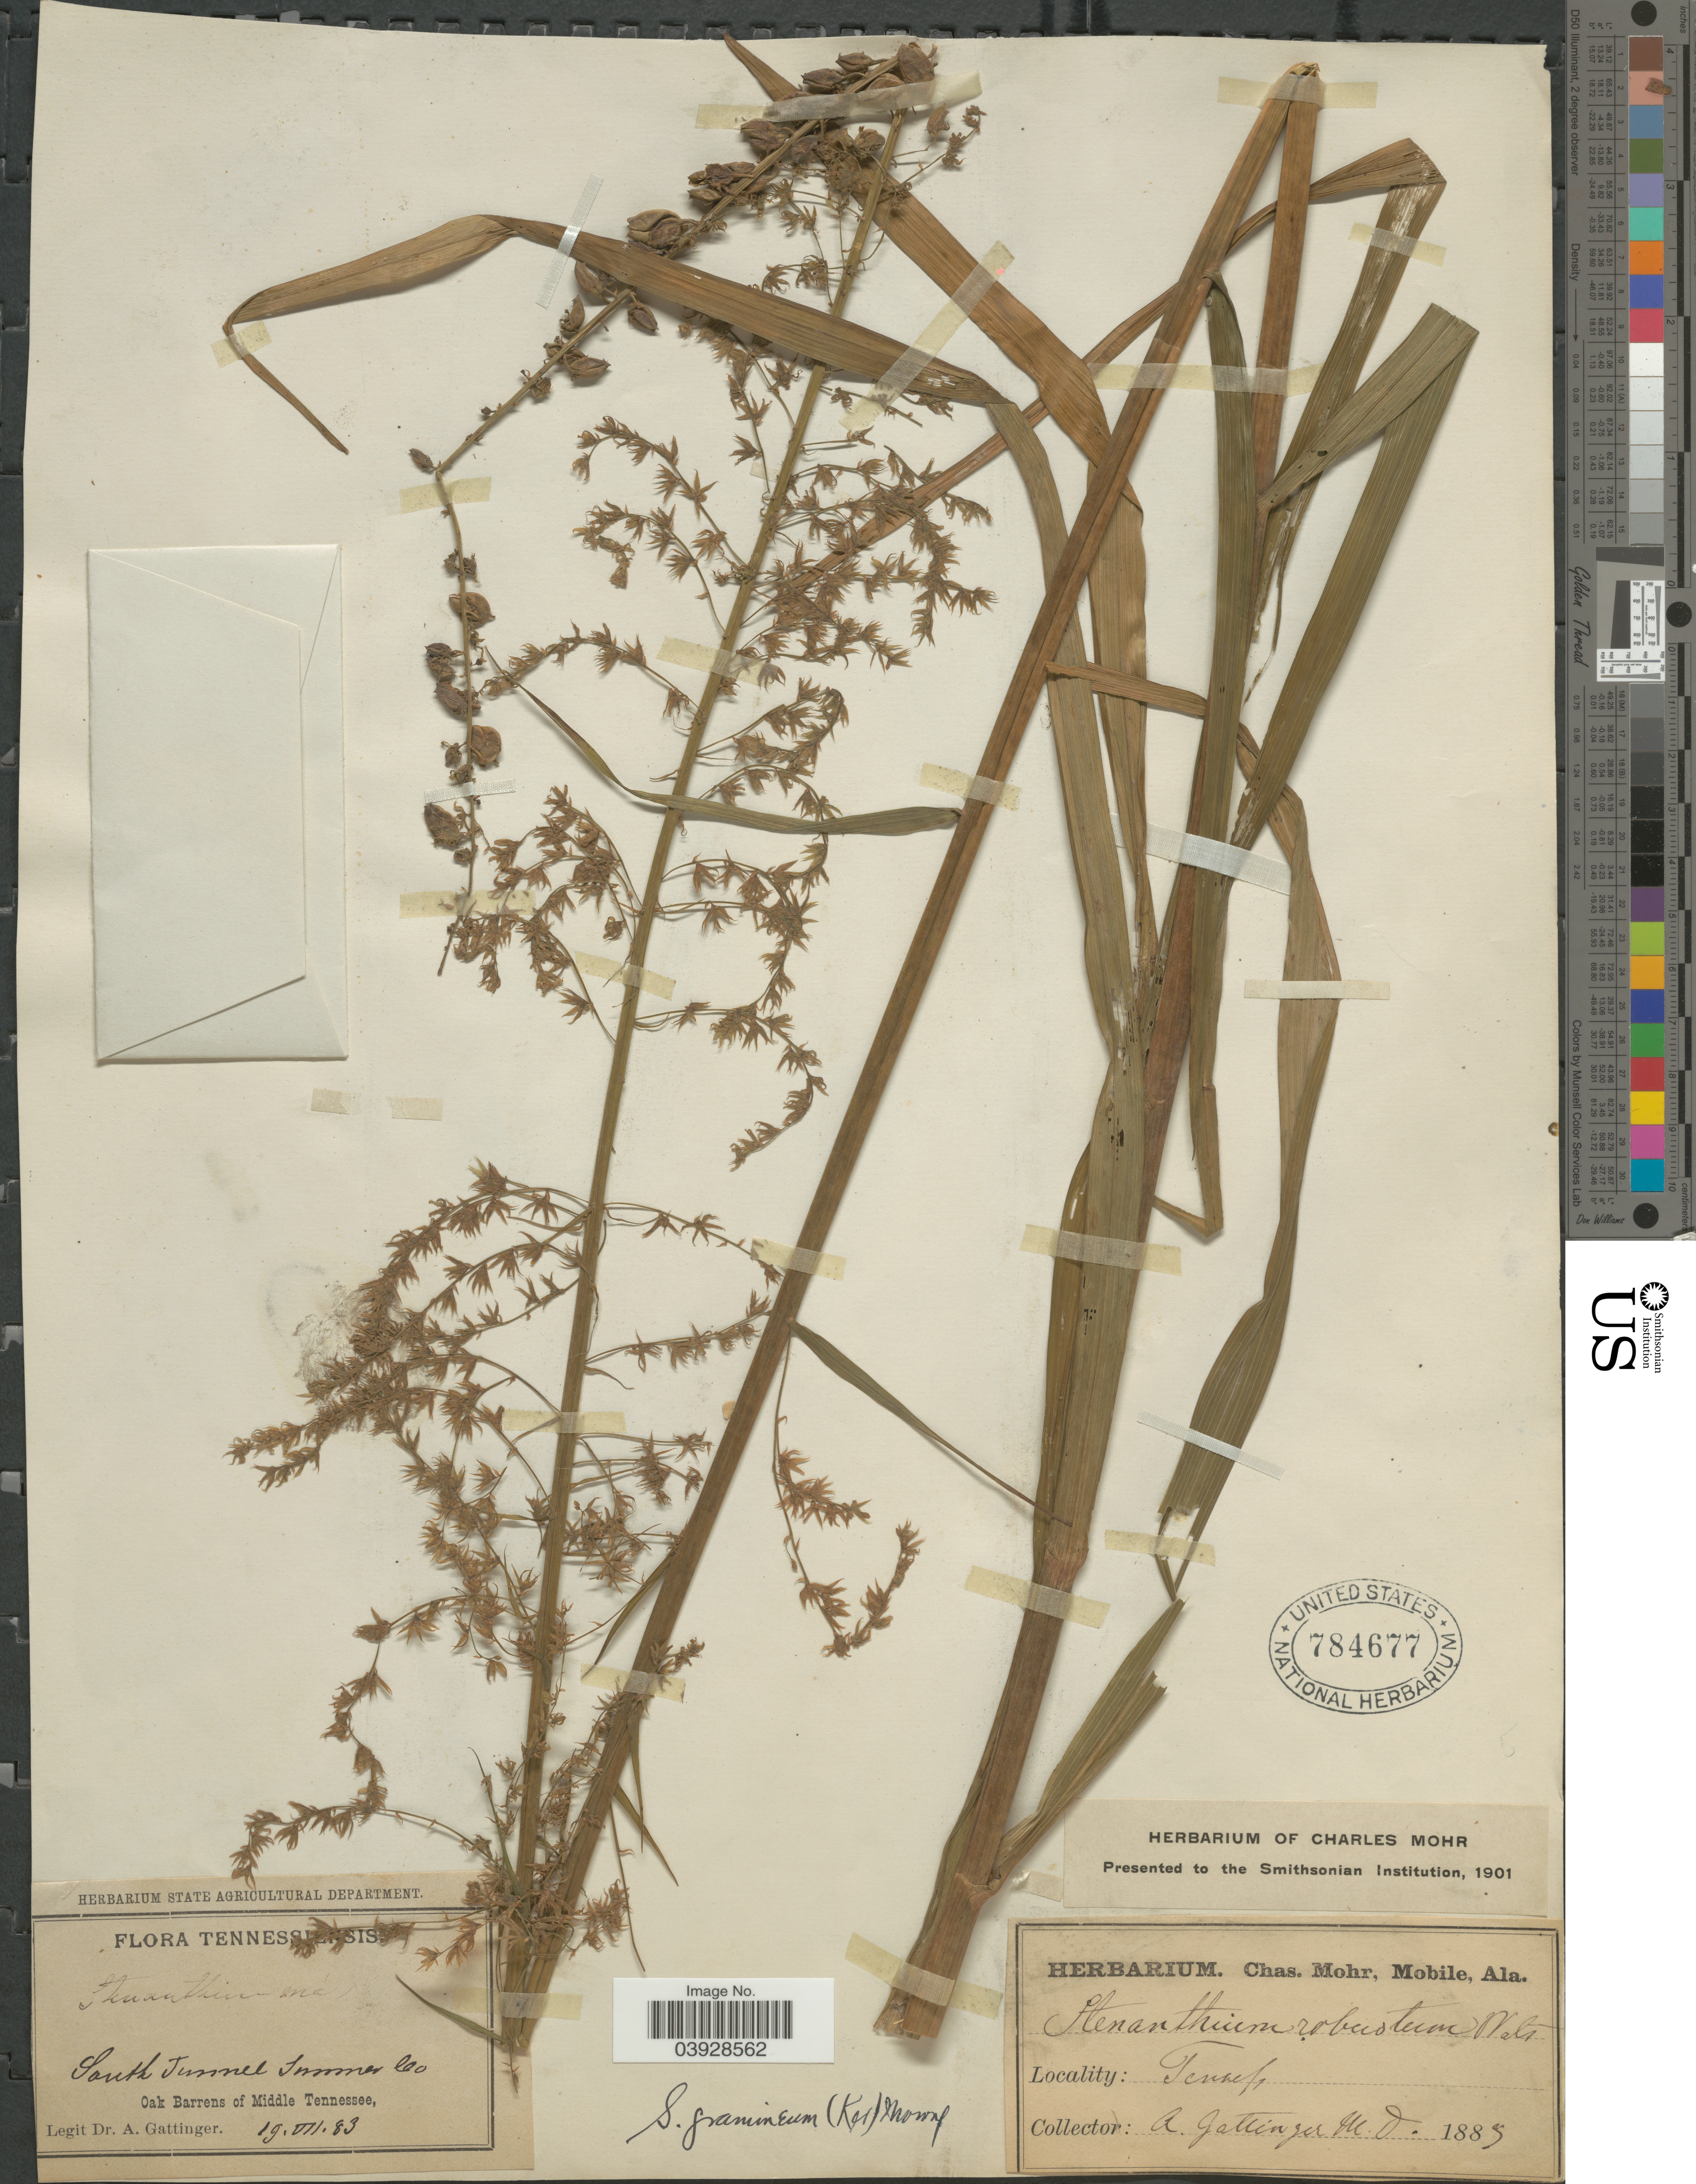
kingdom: Plantae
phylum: Tracheophyta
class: Liliopsida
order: Liliales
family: Melanthiaceae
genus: Stenanthium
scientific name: Stenanthium gramineum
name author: (Ker Gawl.) Morong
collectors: A. Gattinger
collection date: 1883-07-19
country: United States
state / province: Tennessee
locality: South Tunnel Sumner Co. Oak Barrens of Middle Tennessee.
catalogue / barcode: US 784677